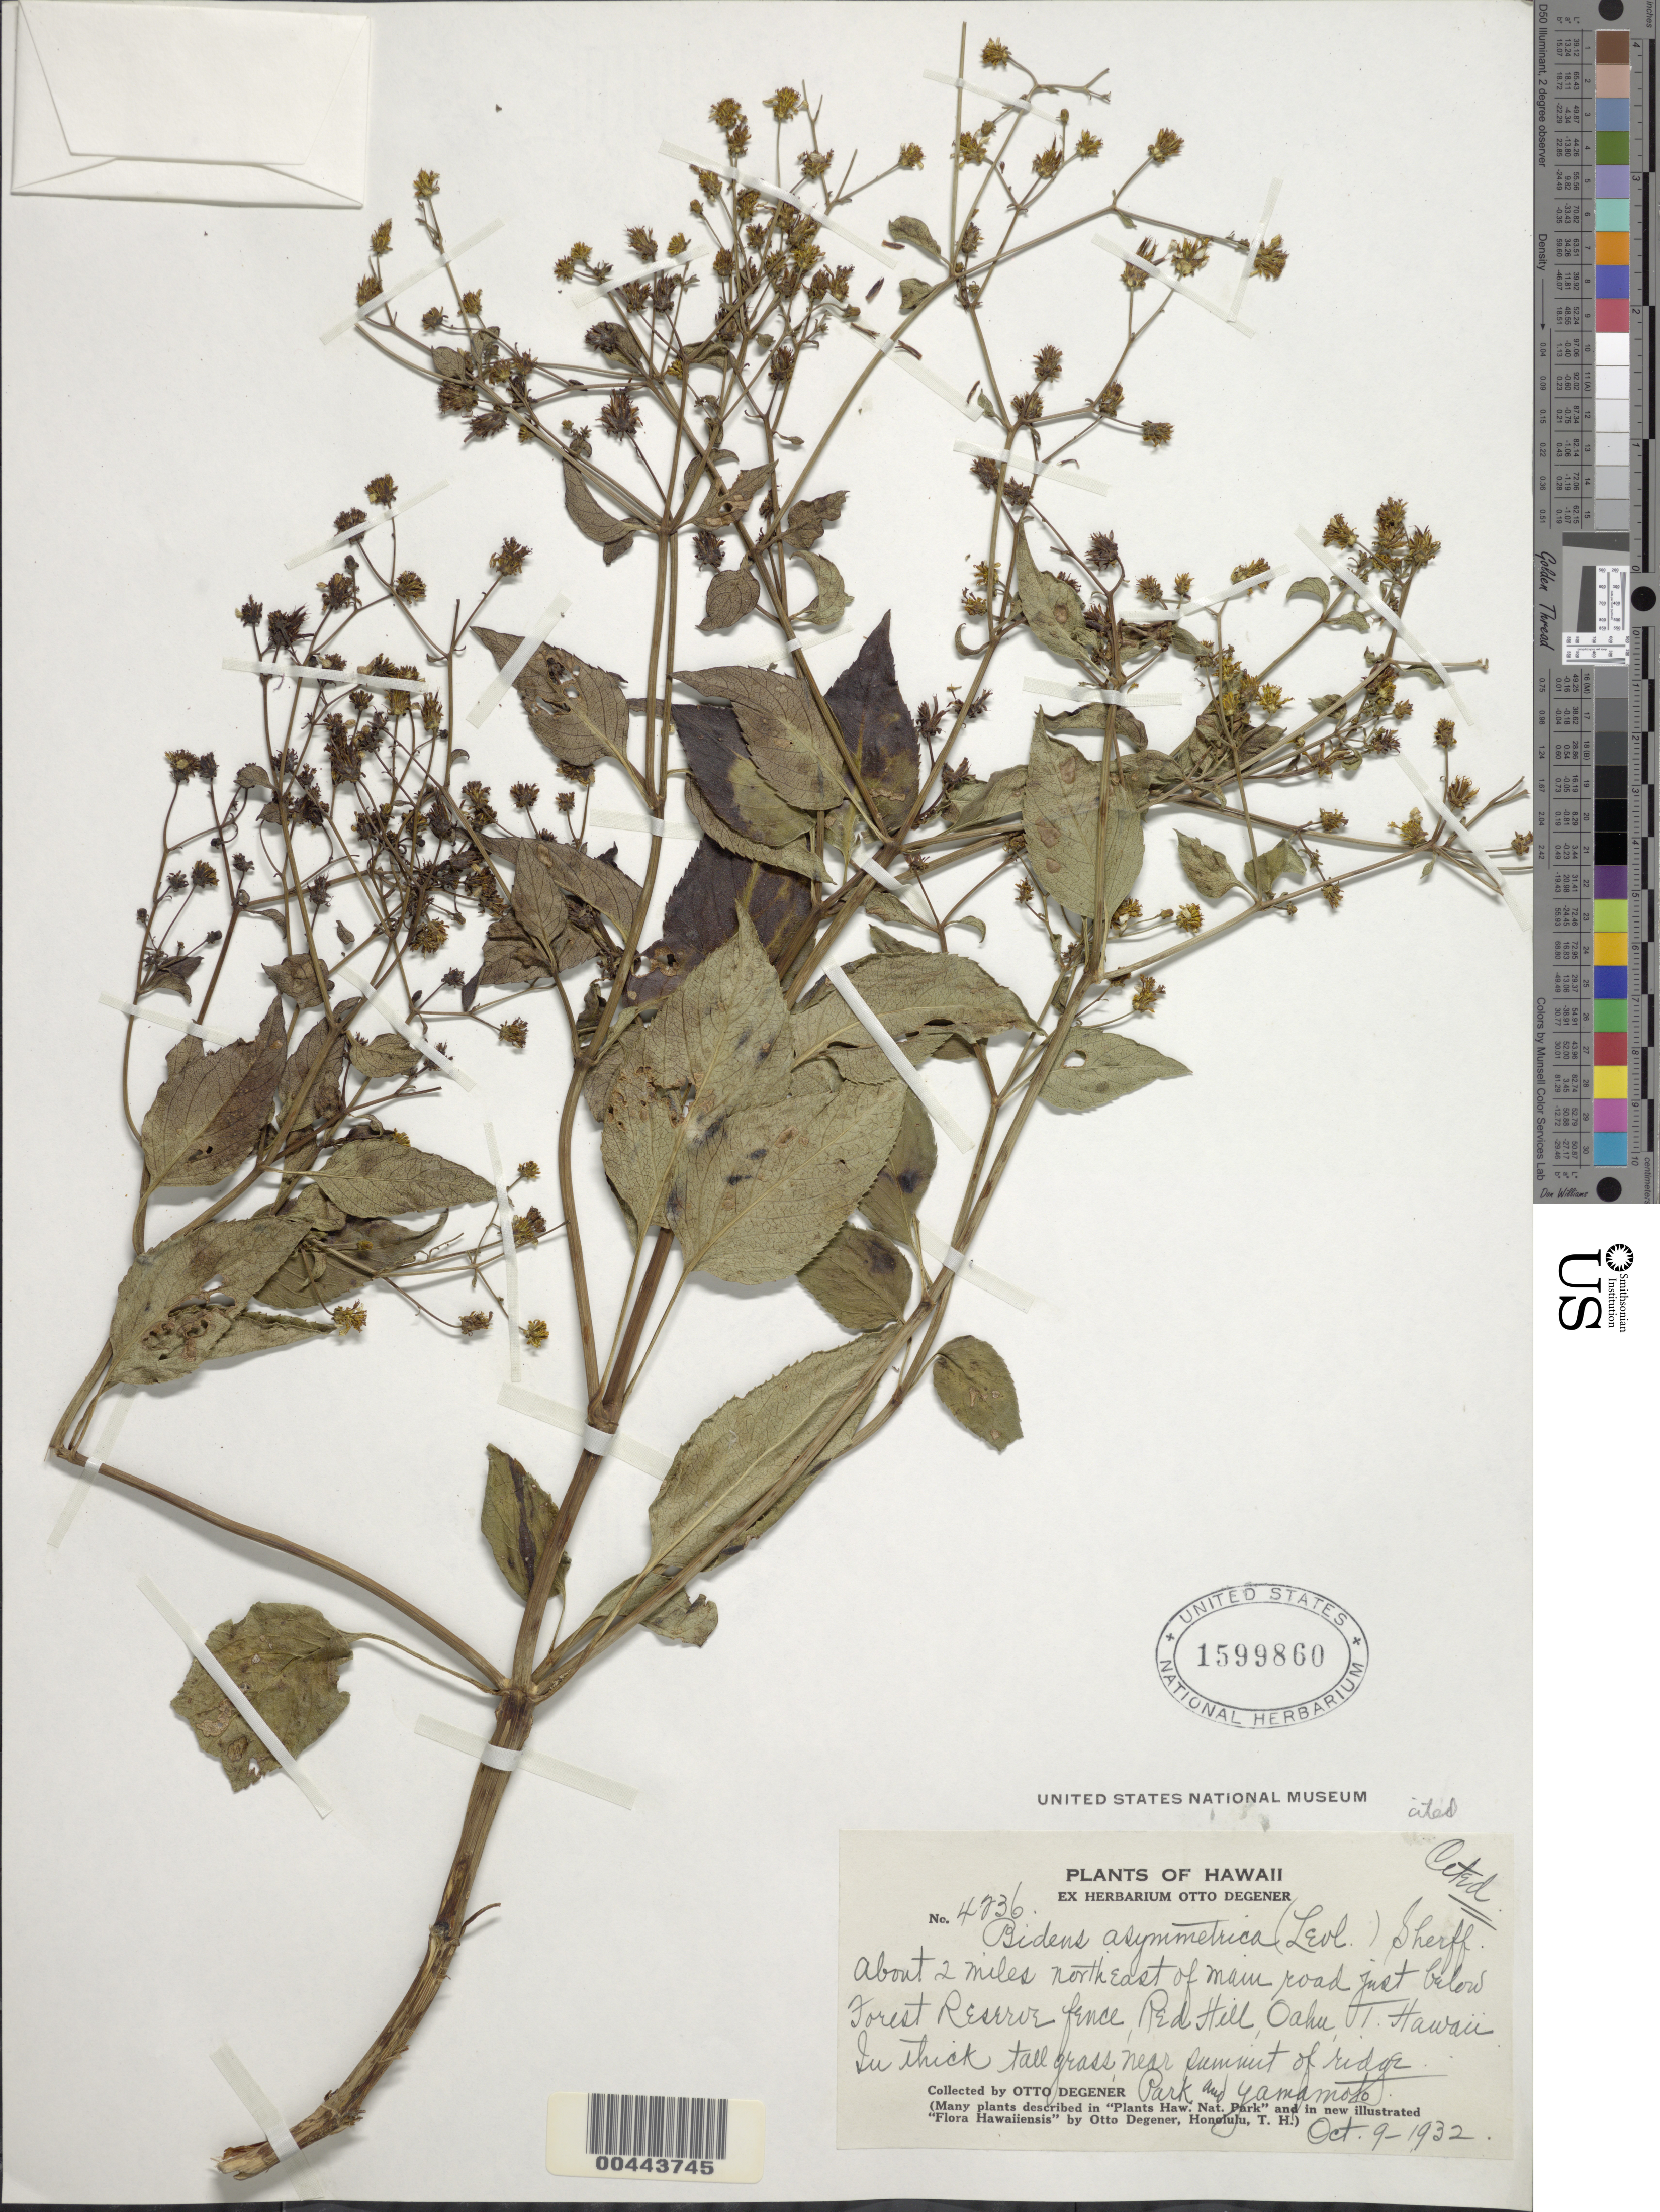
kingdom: Plantae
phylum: Tracheophyta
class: Magnoliopsida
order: Asterales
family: Asteraceae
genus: Bidens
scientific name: Bidens asymmetrica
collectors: O. Degener, Park & Y. Yamamoto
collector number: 4236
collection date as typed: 9 Oct 1932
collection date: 1932-10-09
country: United States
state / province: Hawaii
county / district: Honolulu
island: Oahu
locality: About 2 mi NE of main road just below Forest Reserve fence, Red Hill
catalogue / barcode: US 1599860